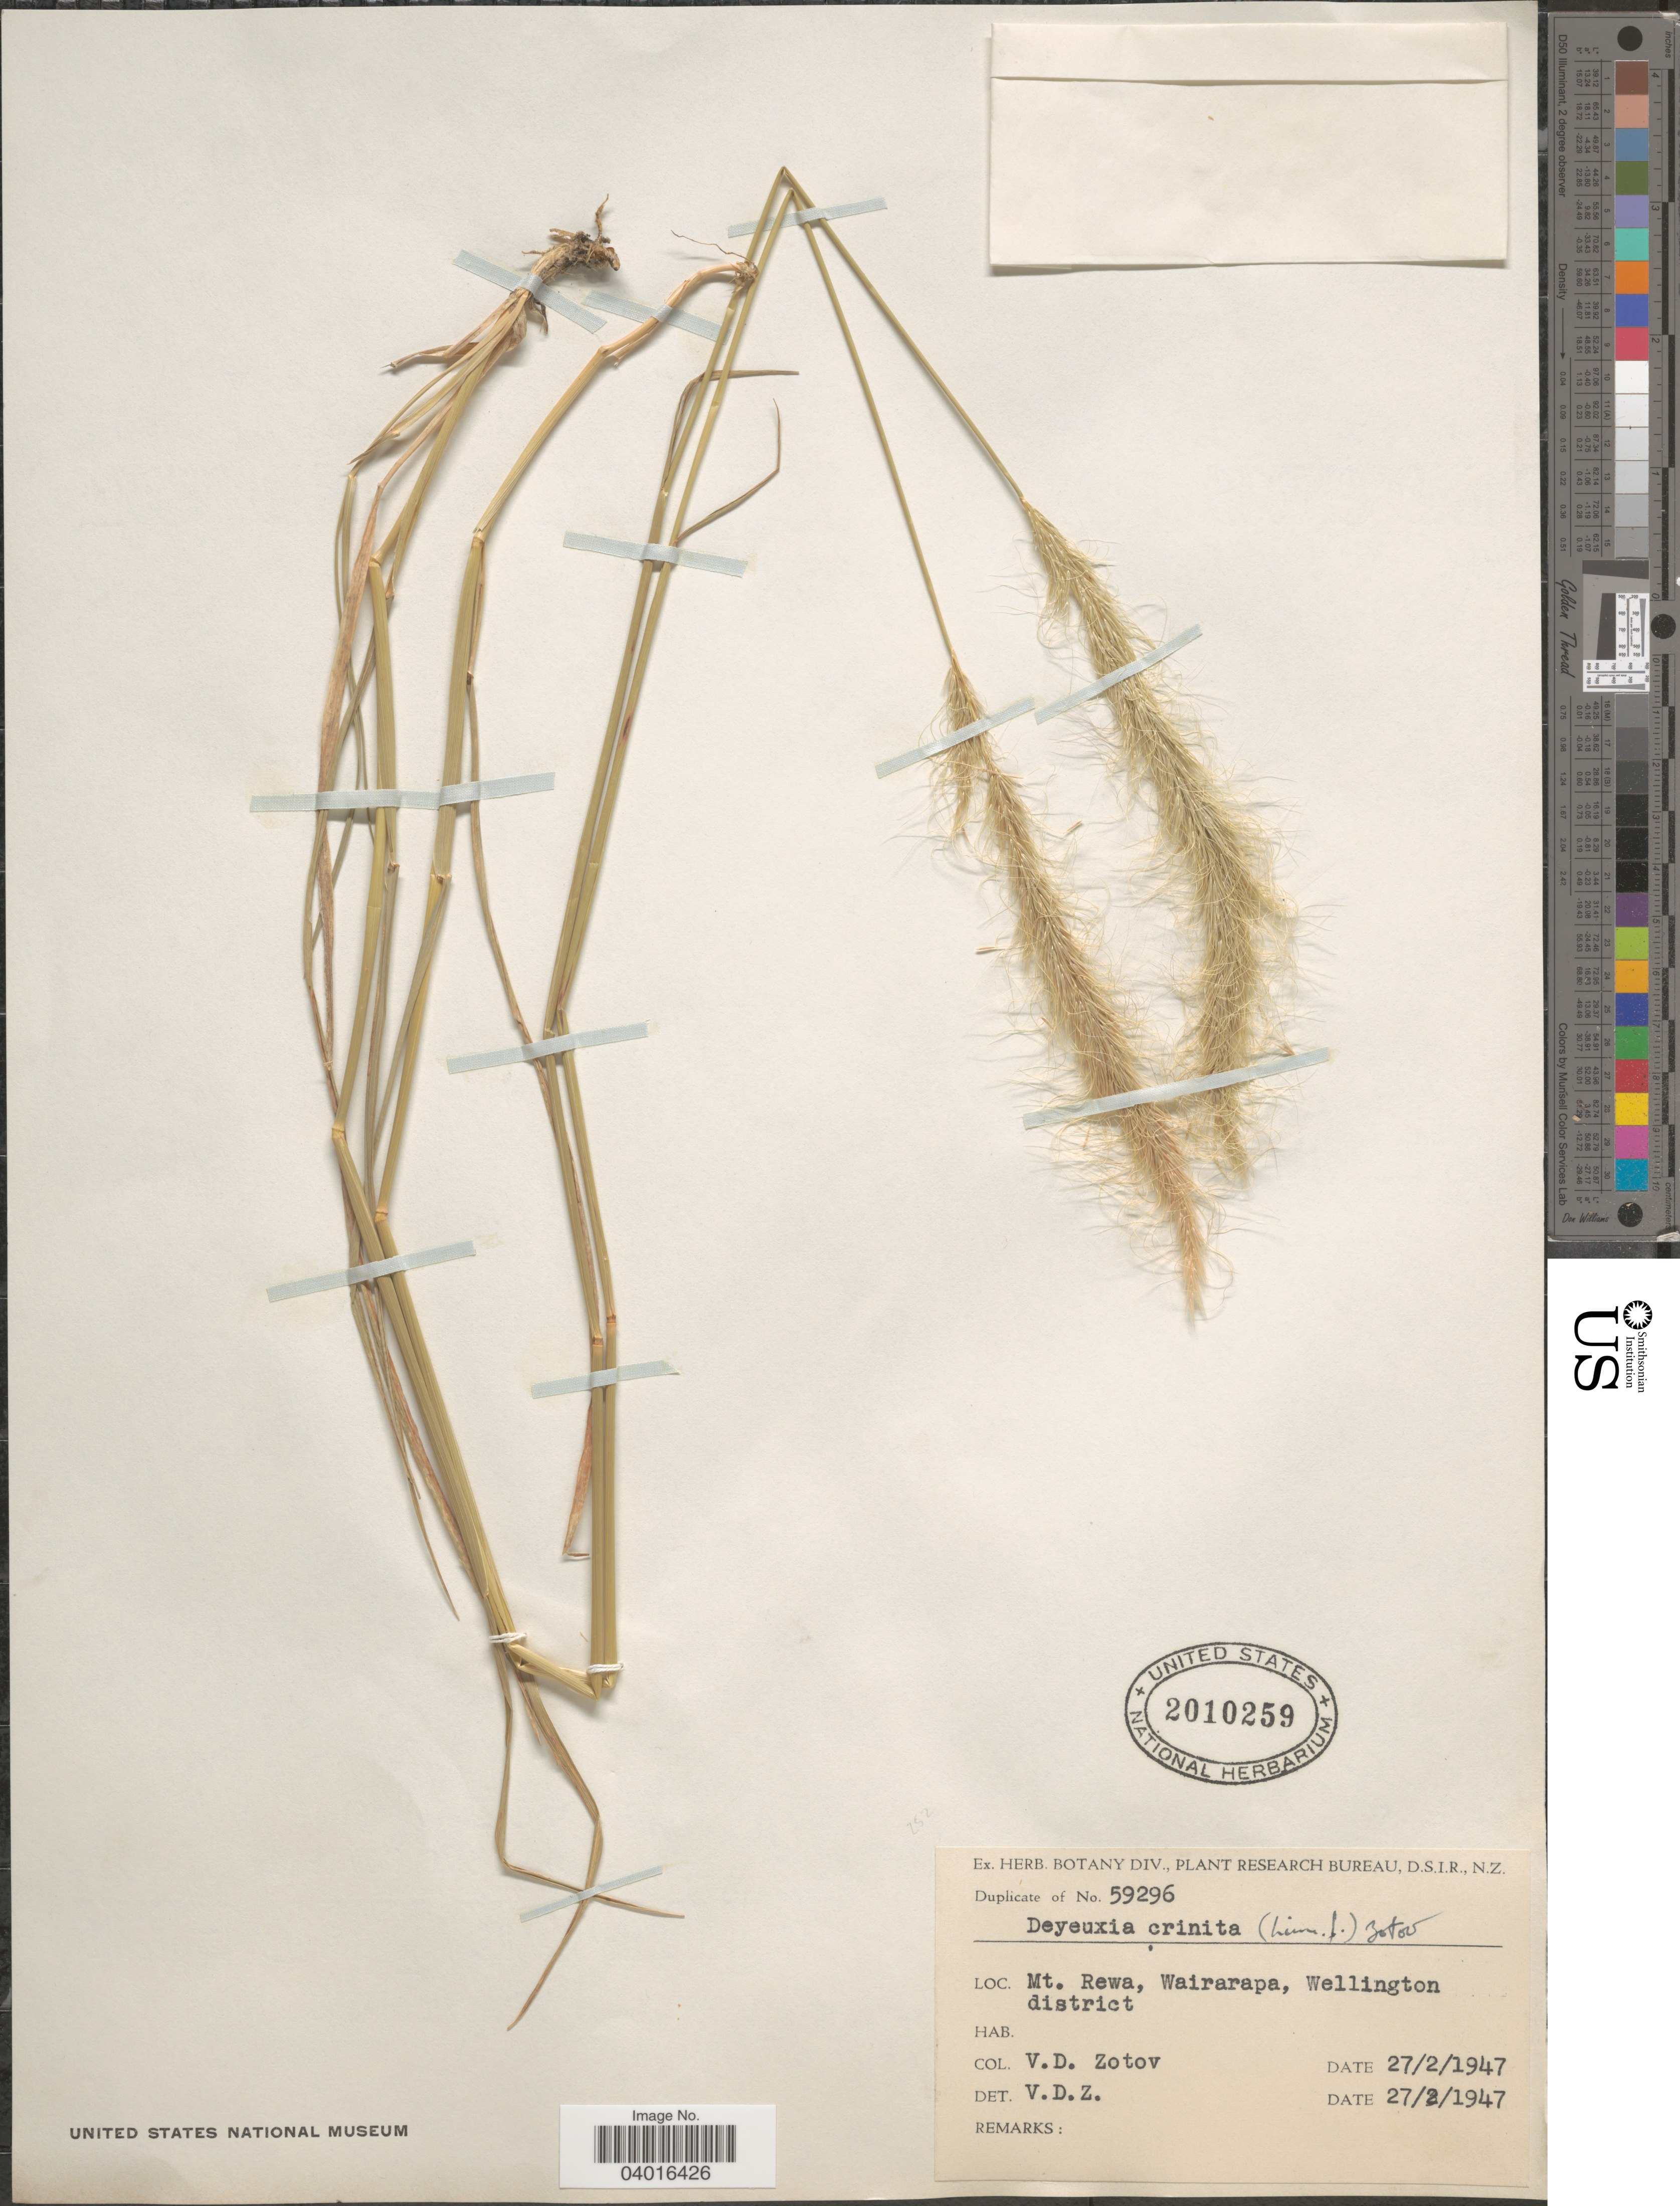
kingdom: Plantae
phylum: Tracheophyta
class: Liliopsida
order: Poales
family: Poaceae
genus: Pentapogon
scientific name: Pentapogon crinitus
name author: (L. f.) P.M. Peterson et al.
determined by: Wagner, W. L., (BOT), Smithsonian Institution - National Museum of Natural History (UNITED STATES)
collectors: V. Zotov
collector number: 59296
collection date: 1947-02-27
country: New Zealand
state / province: Wellington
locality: Mt. Rewa, Wairarapa, Wellington district.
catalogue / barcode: US 2010259